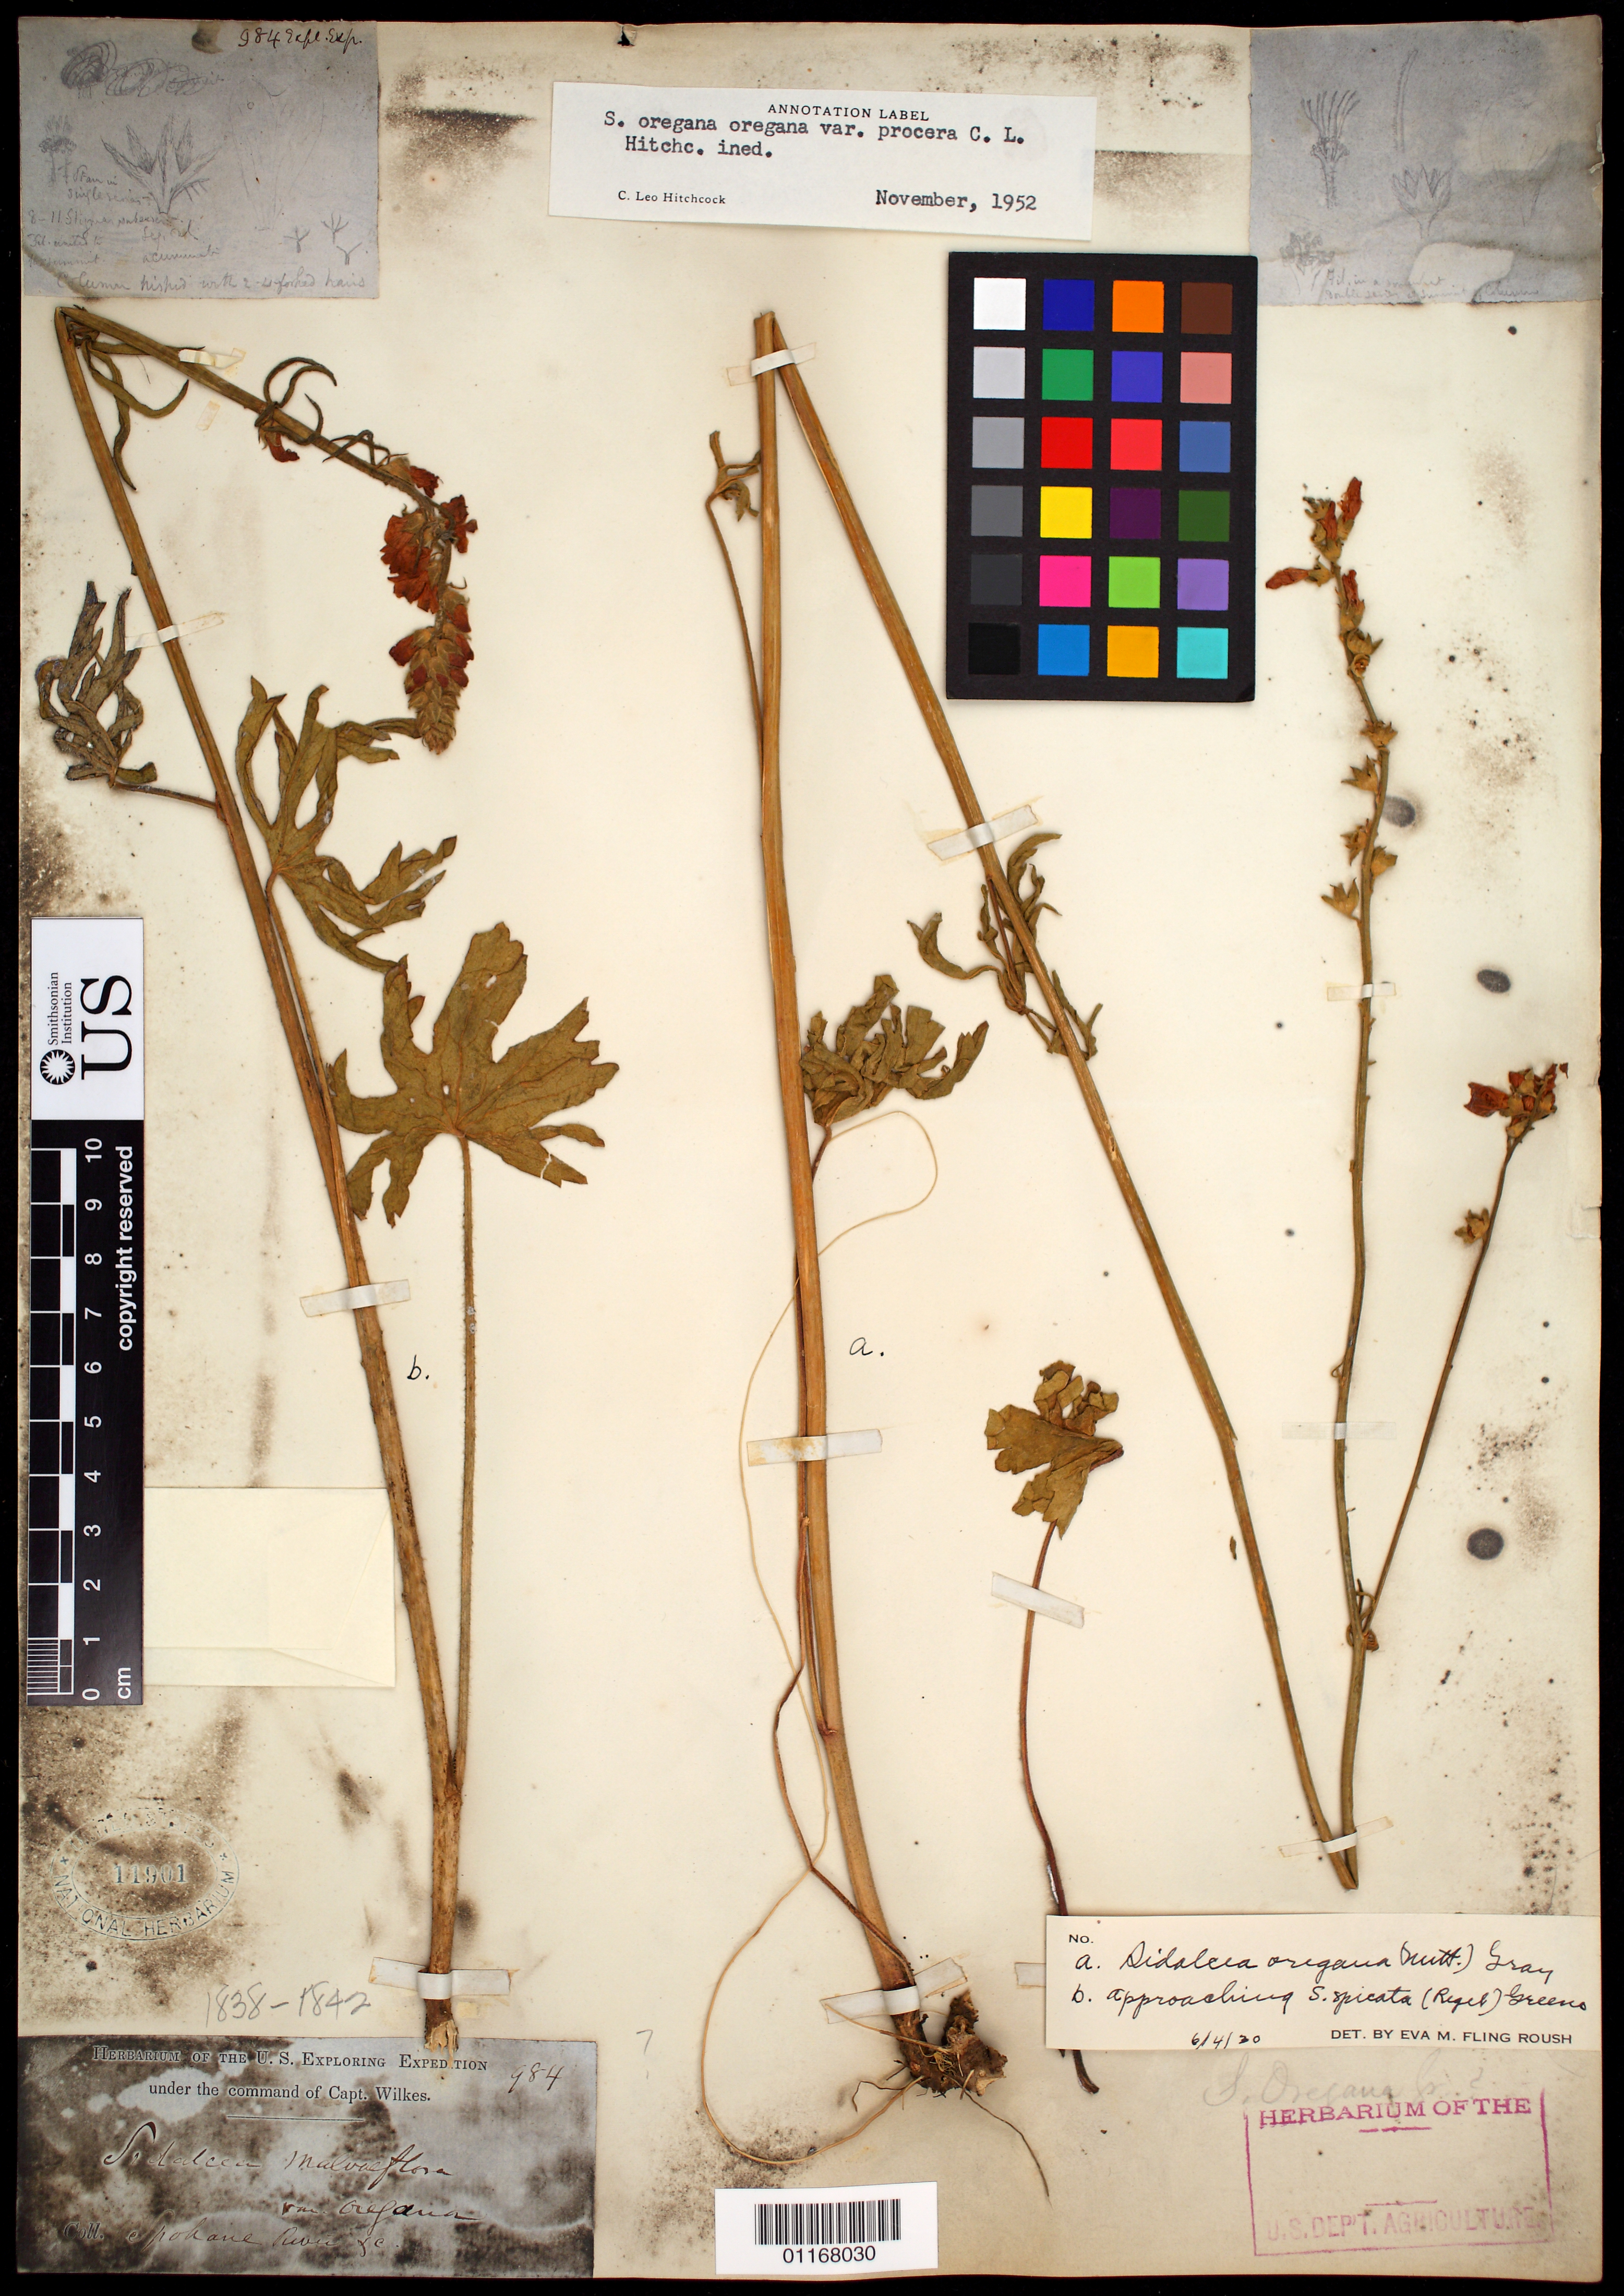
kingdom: Plantae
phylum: Tracheophyta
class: Magnoliopsida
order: Malvales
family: Malvaceae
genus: Sidalcea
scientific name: Sidalcea oregana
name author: A. Gray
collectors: Wilkes Explor. Exped.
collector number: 984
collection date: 1838/1842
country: United States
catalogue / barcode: US 11901